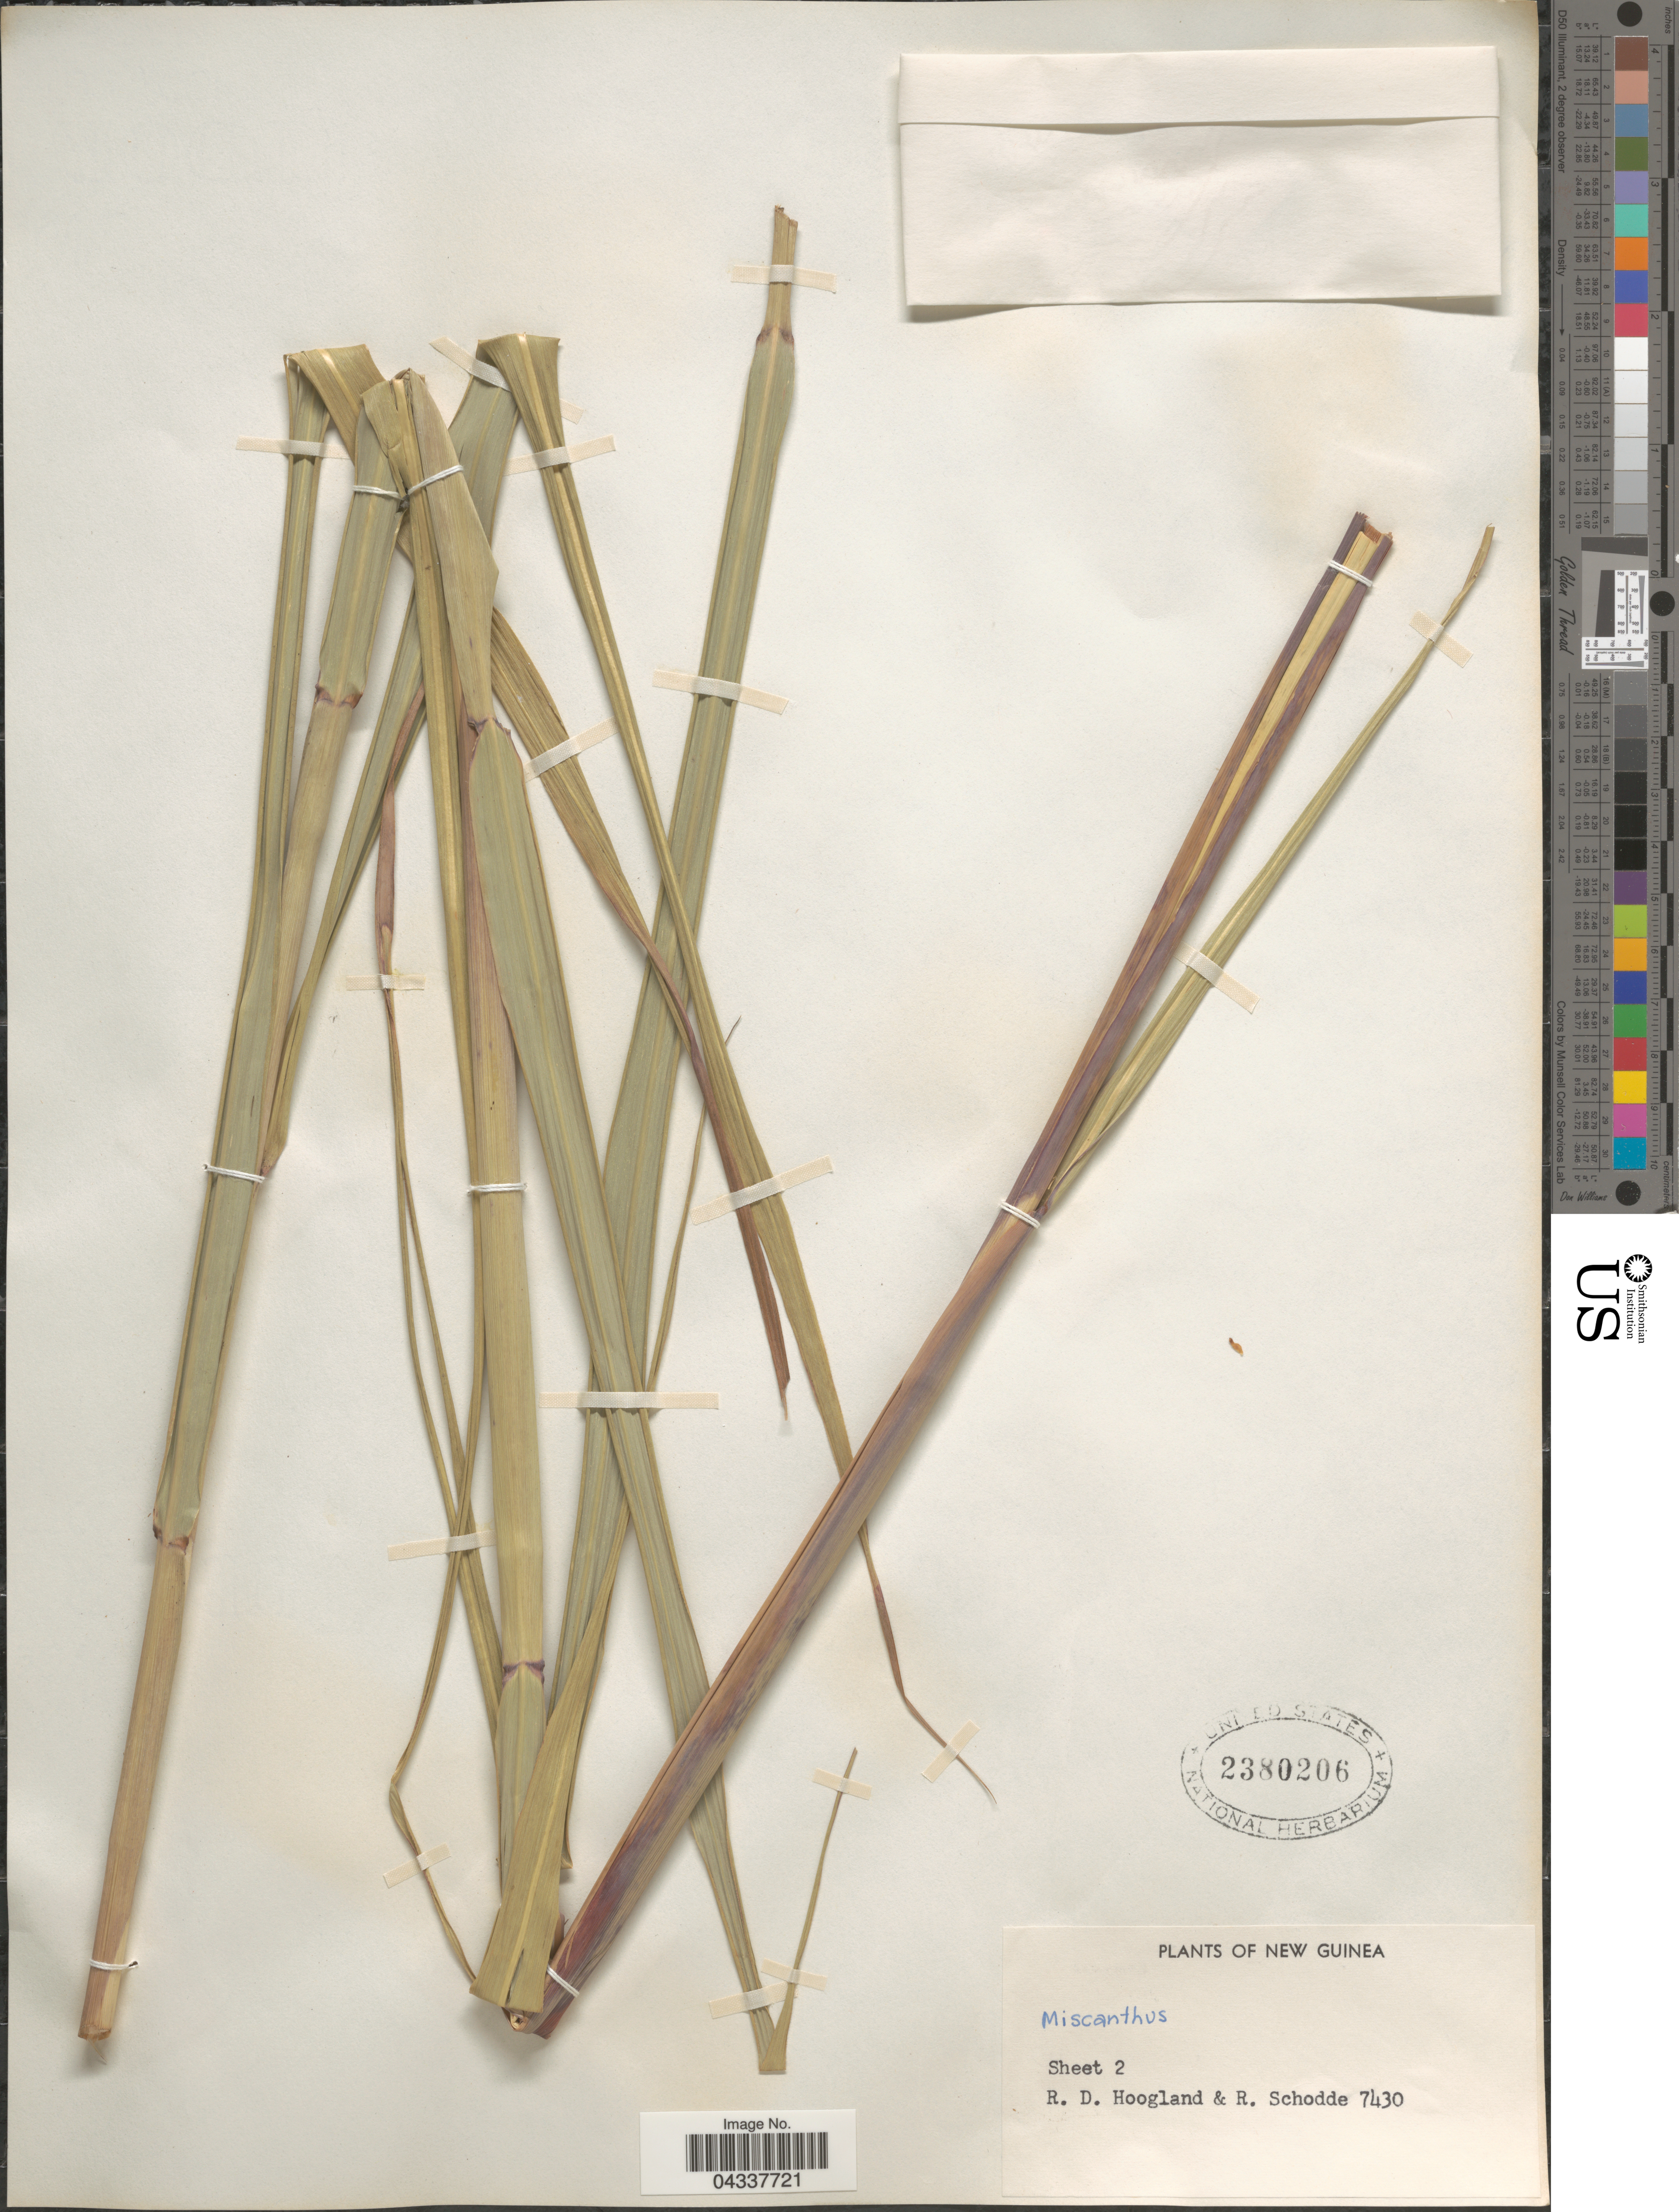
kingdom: Plantae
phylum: Tracheophyta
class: Liliopsida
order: Poales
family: Poaceae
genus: Miscanthus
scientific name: Miscanthus sp.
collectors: R. D. Hoogland & R. Schodde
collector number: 7430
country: Papua New Guinea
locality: New Guinea.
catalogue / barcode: US 2380206